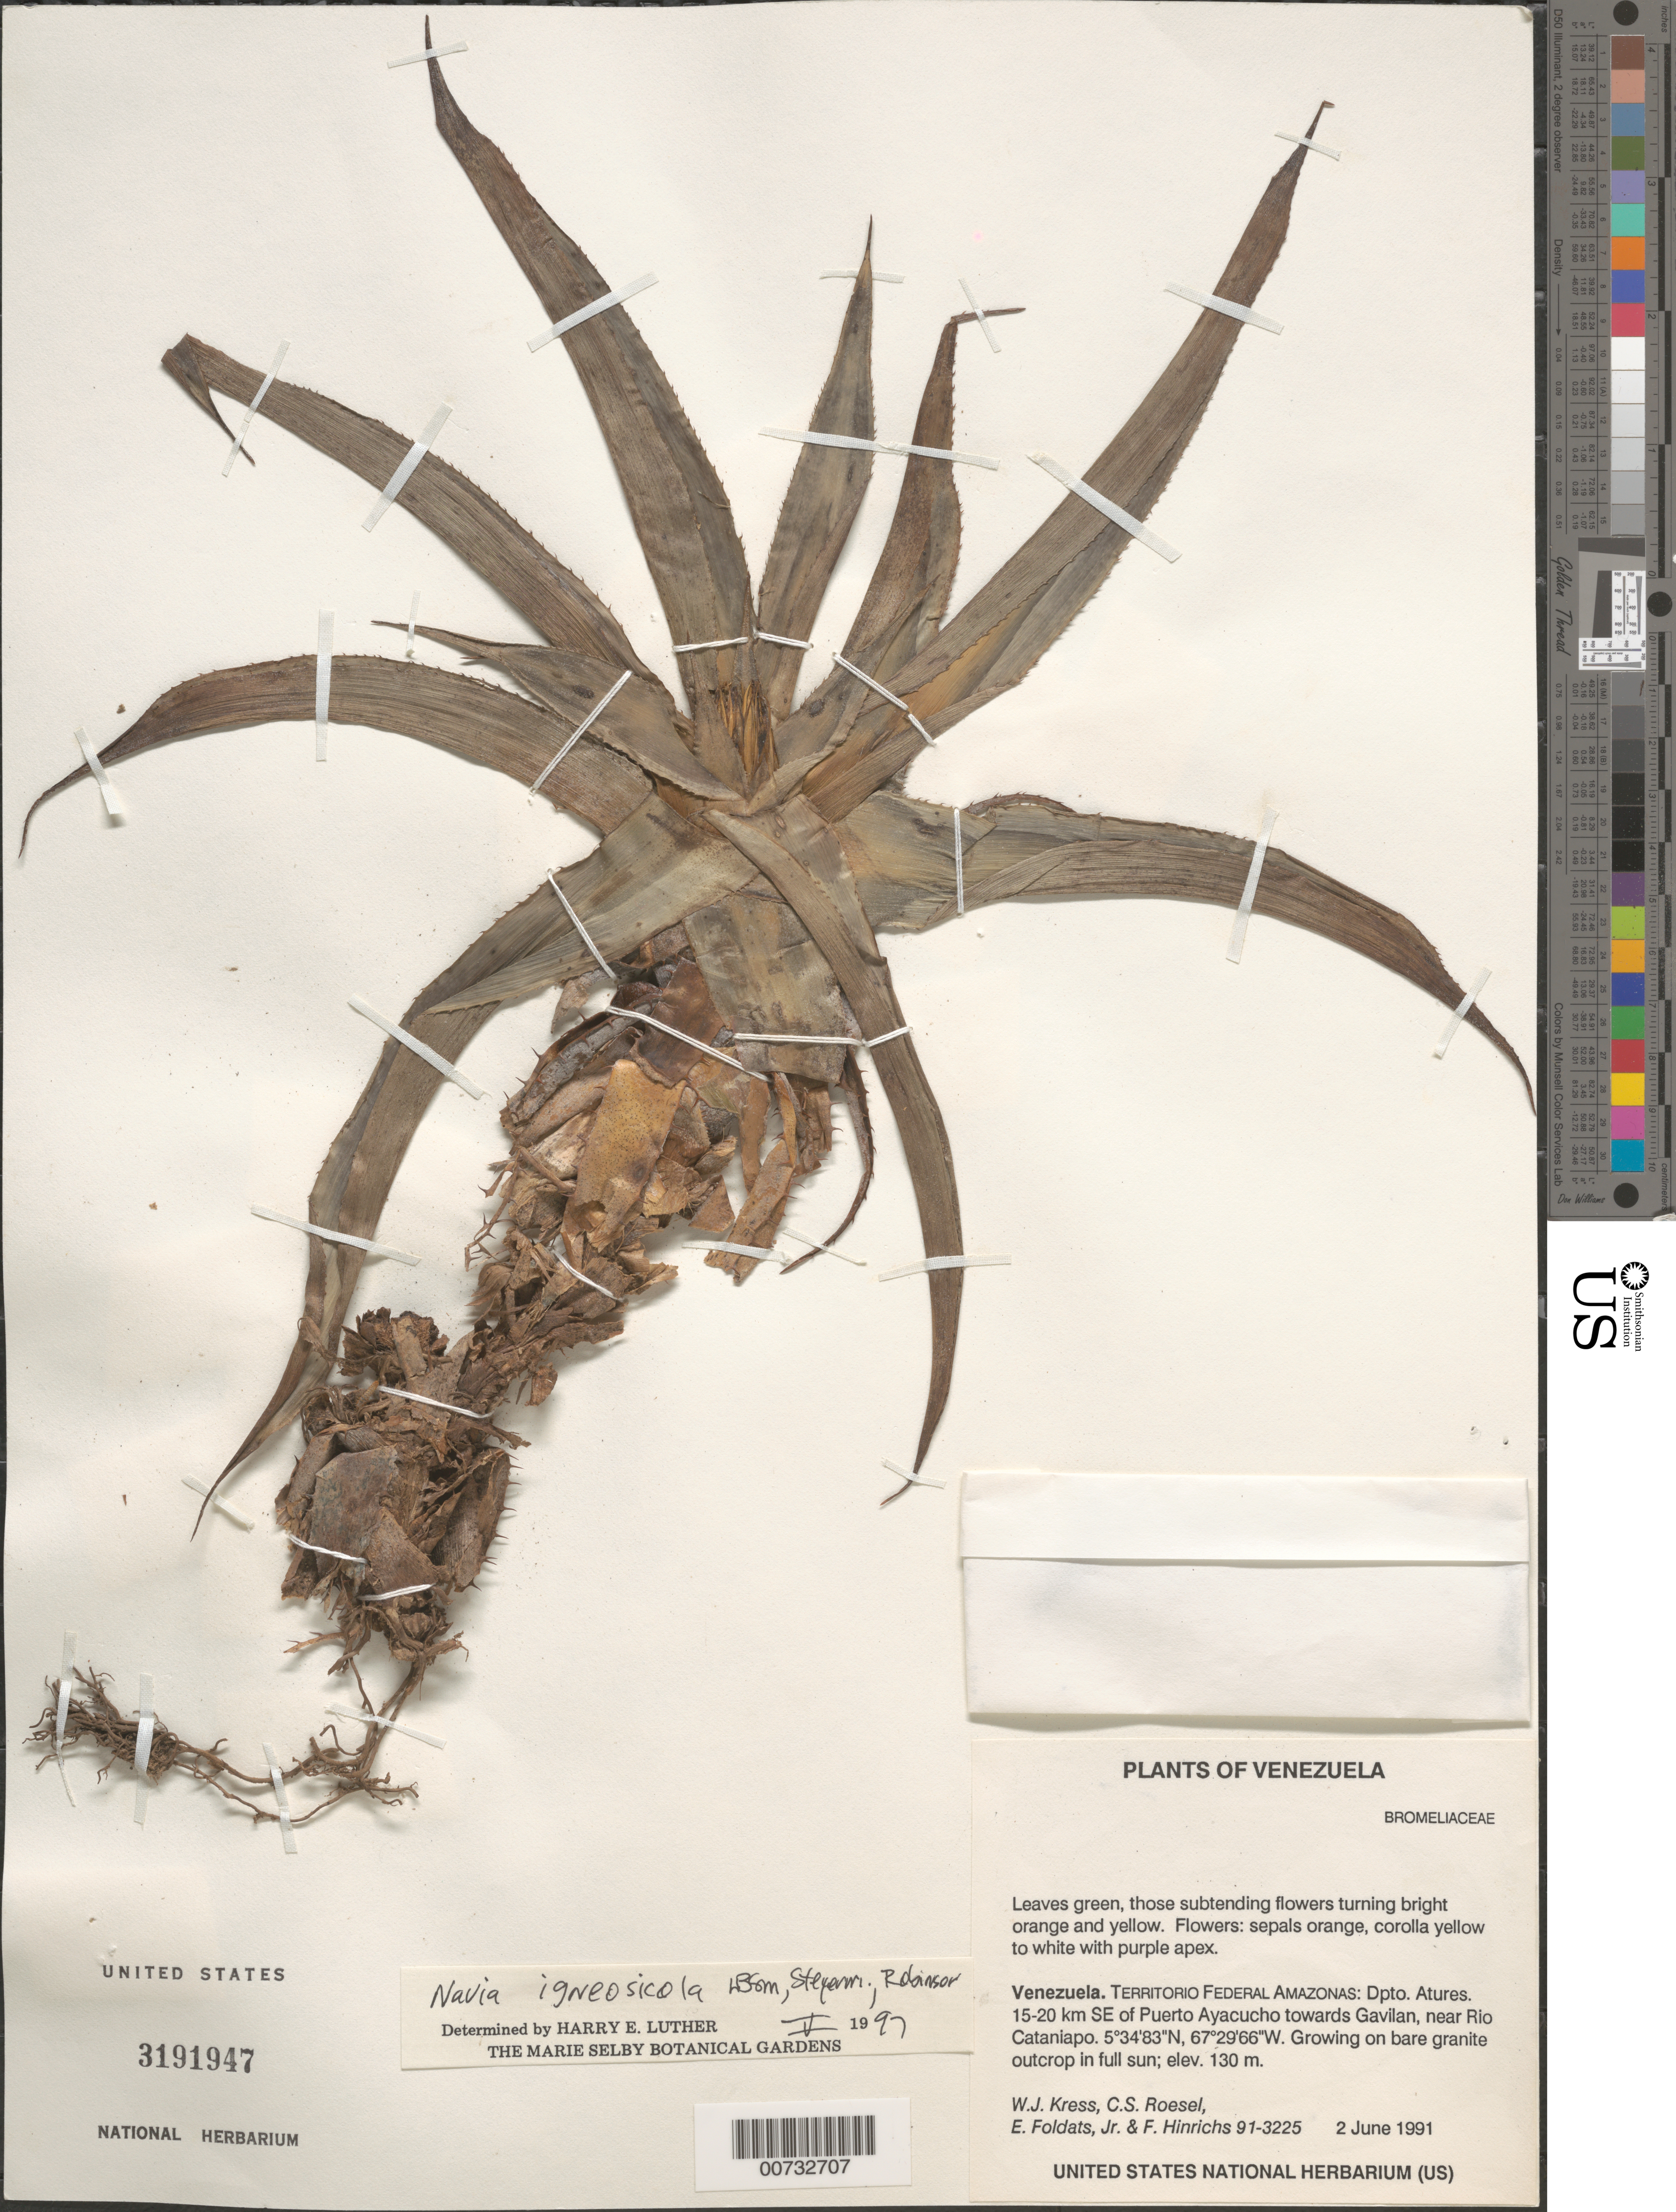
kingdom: Plantae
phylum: Tracheophyta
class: Liliopsida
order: Poales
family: Bromeliaceae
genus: Navia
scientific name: Navia igneosicola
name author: L.B. Sm.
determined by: Luther, Hans E.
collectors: W. J. Kress, C. S. Roesel, E. Foldats & F. Hinrichs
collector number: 91-3225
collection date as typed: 02 Jun 1991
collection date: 1991-06-02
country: Venezuela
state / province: Amazonas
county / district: Atures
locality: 15-20 km SE of Puerto Ayacucho towards Gavilan, near Rio Cataniapo. Growing on bare granite outcrop in full sun.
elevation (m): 130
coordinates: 05 34 83 N, 67 29 66 W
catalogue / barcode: US 3191947